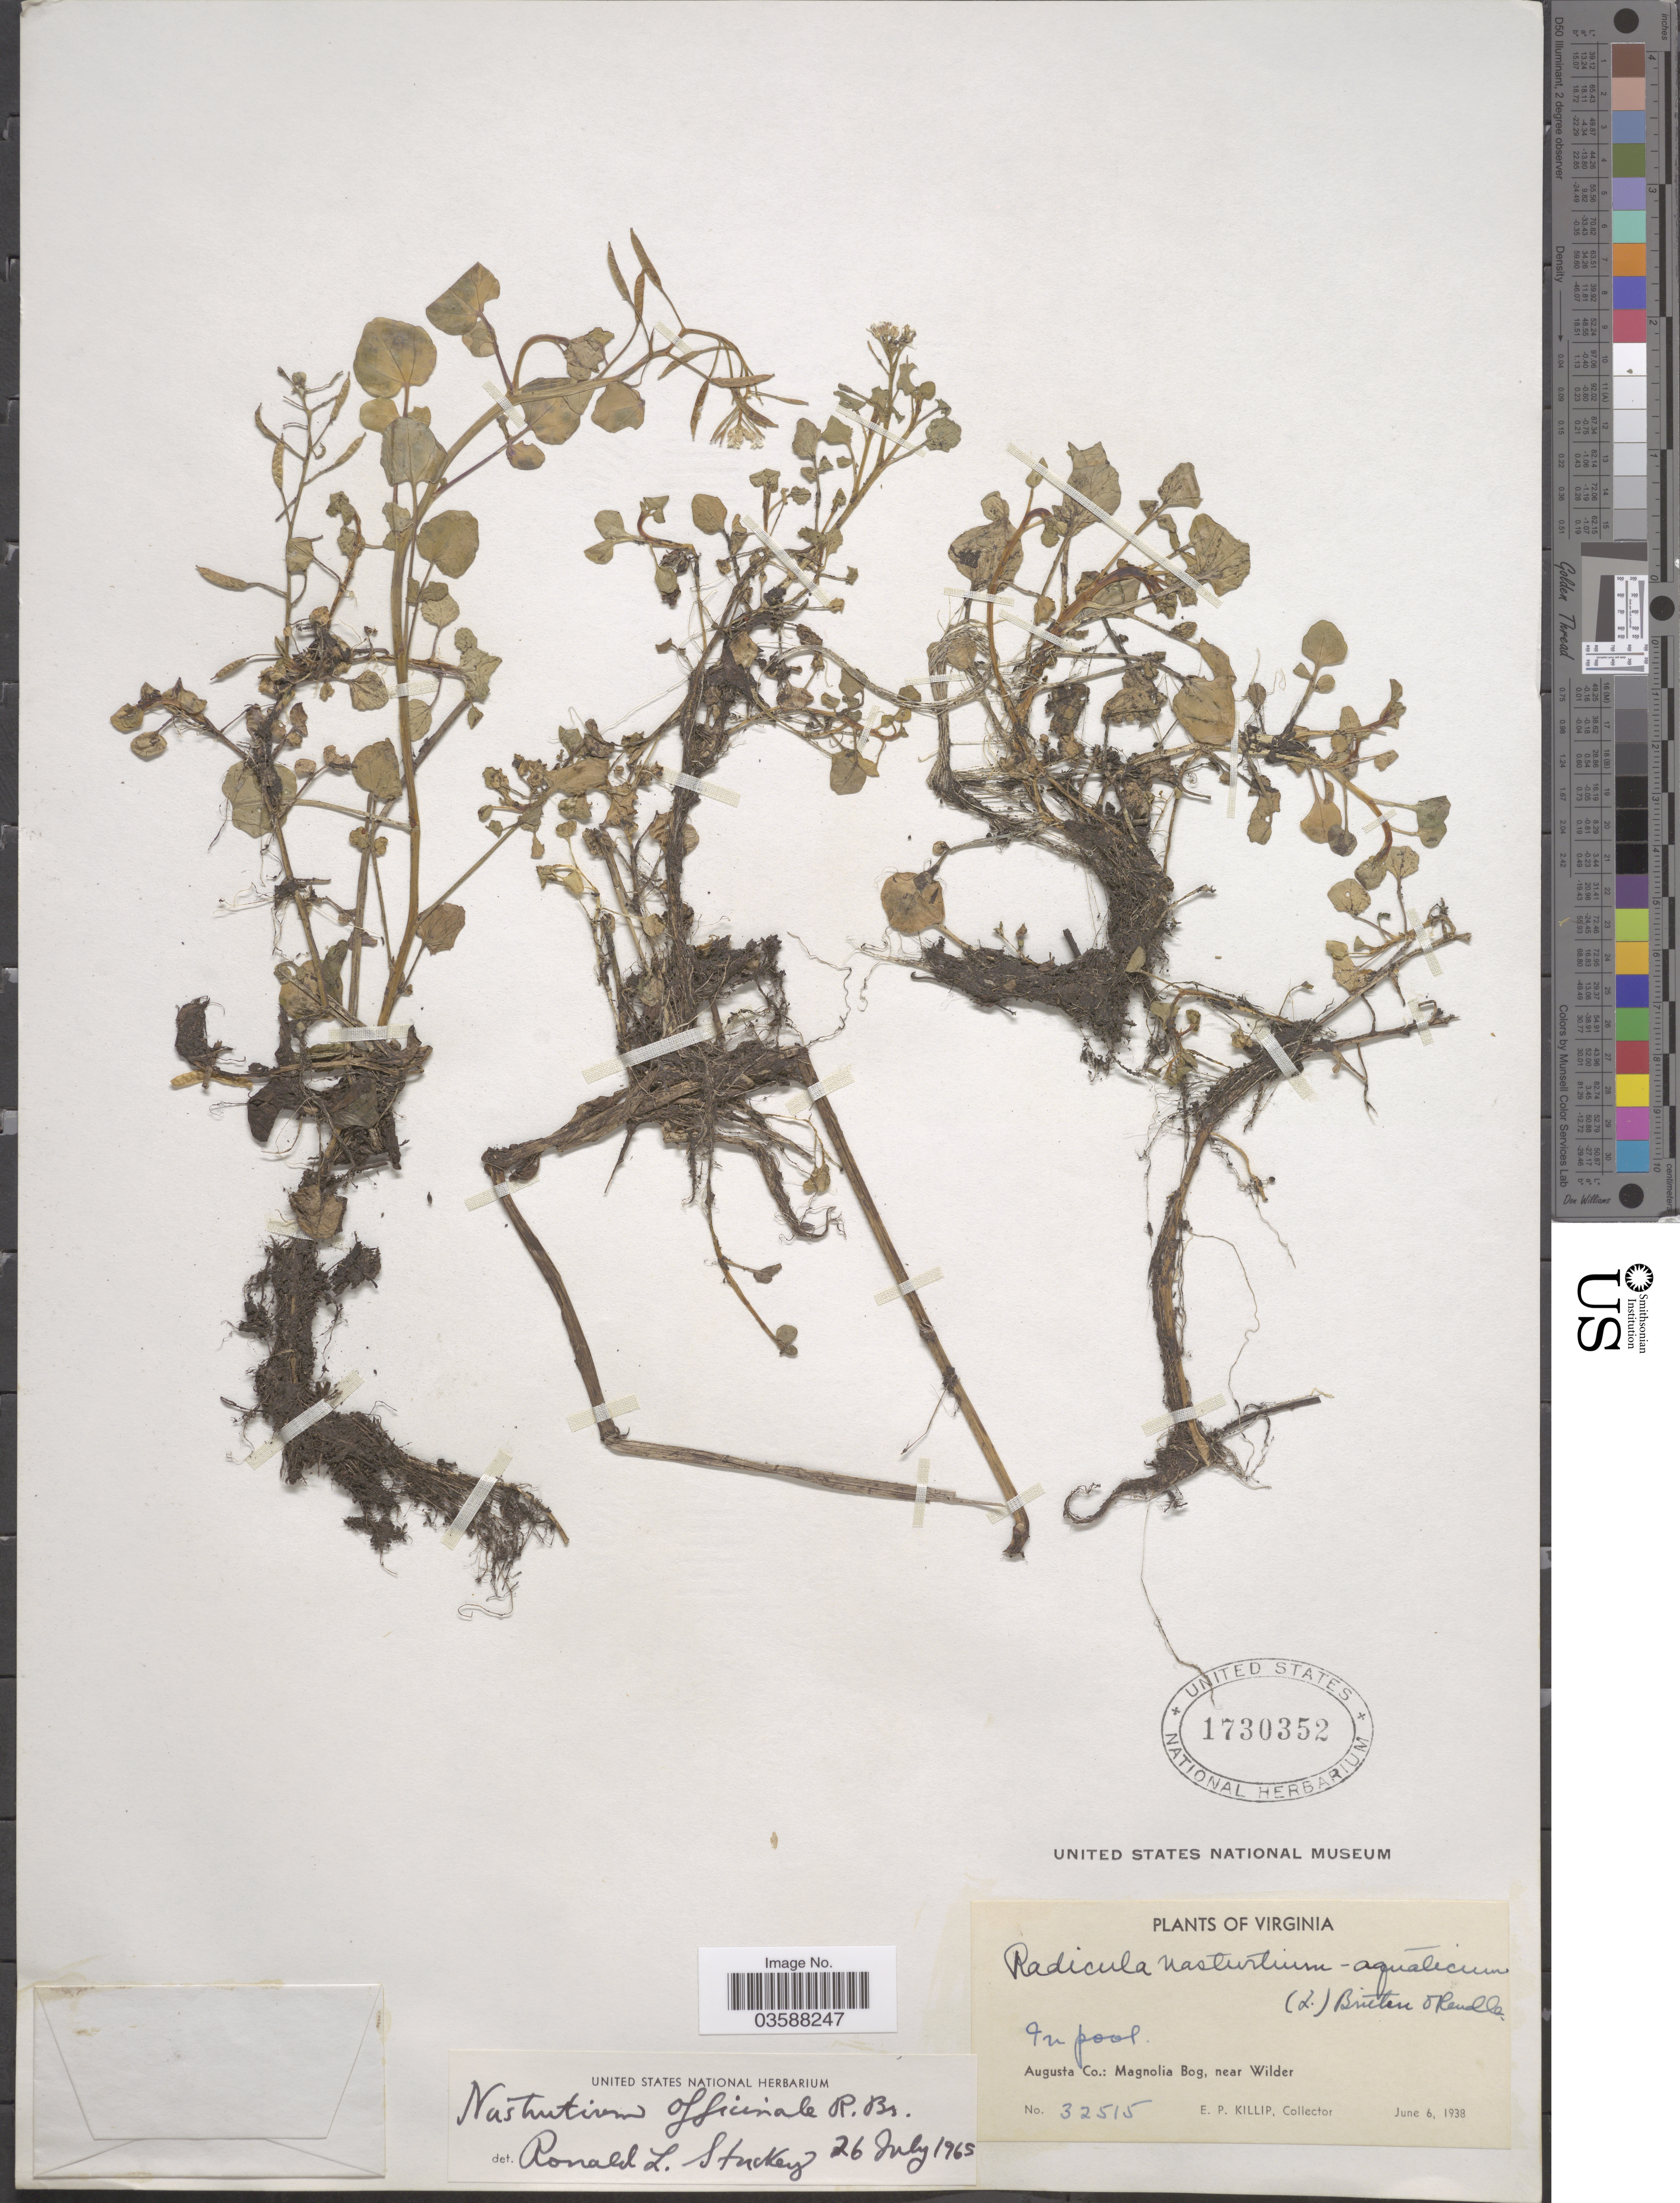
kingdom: Plantae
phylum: Tracheophyta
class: Magnoliopsida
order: Brassicales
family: Brassicaceae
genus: Nasturtium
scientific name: Nasturtium officinale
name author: R. Br.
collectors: E. P. Killip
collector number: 32515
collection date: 1938-06-06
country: United States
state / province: Virginia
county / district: Augusta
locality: In pool. Augusta Co.: Magnolia Bog, near Wilder.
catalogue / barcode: US 1730352